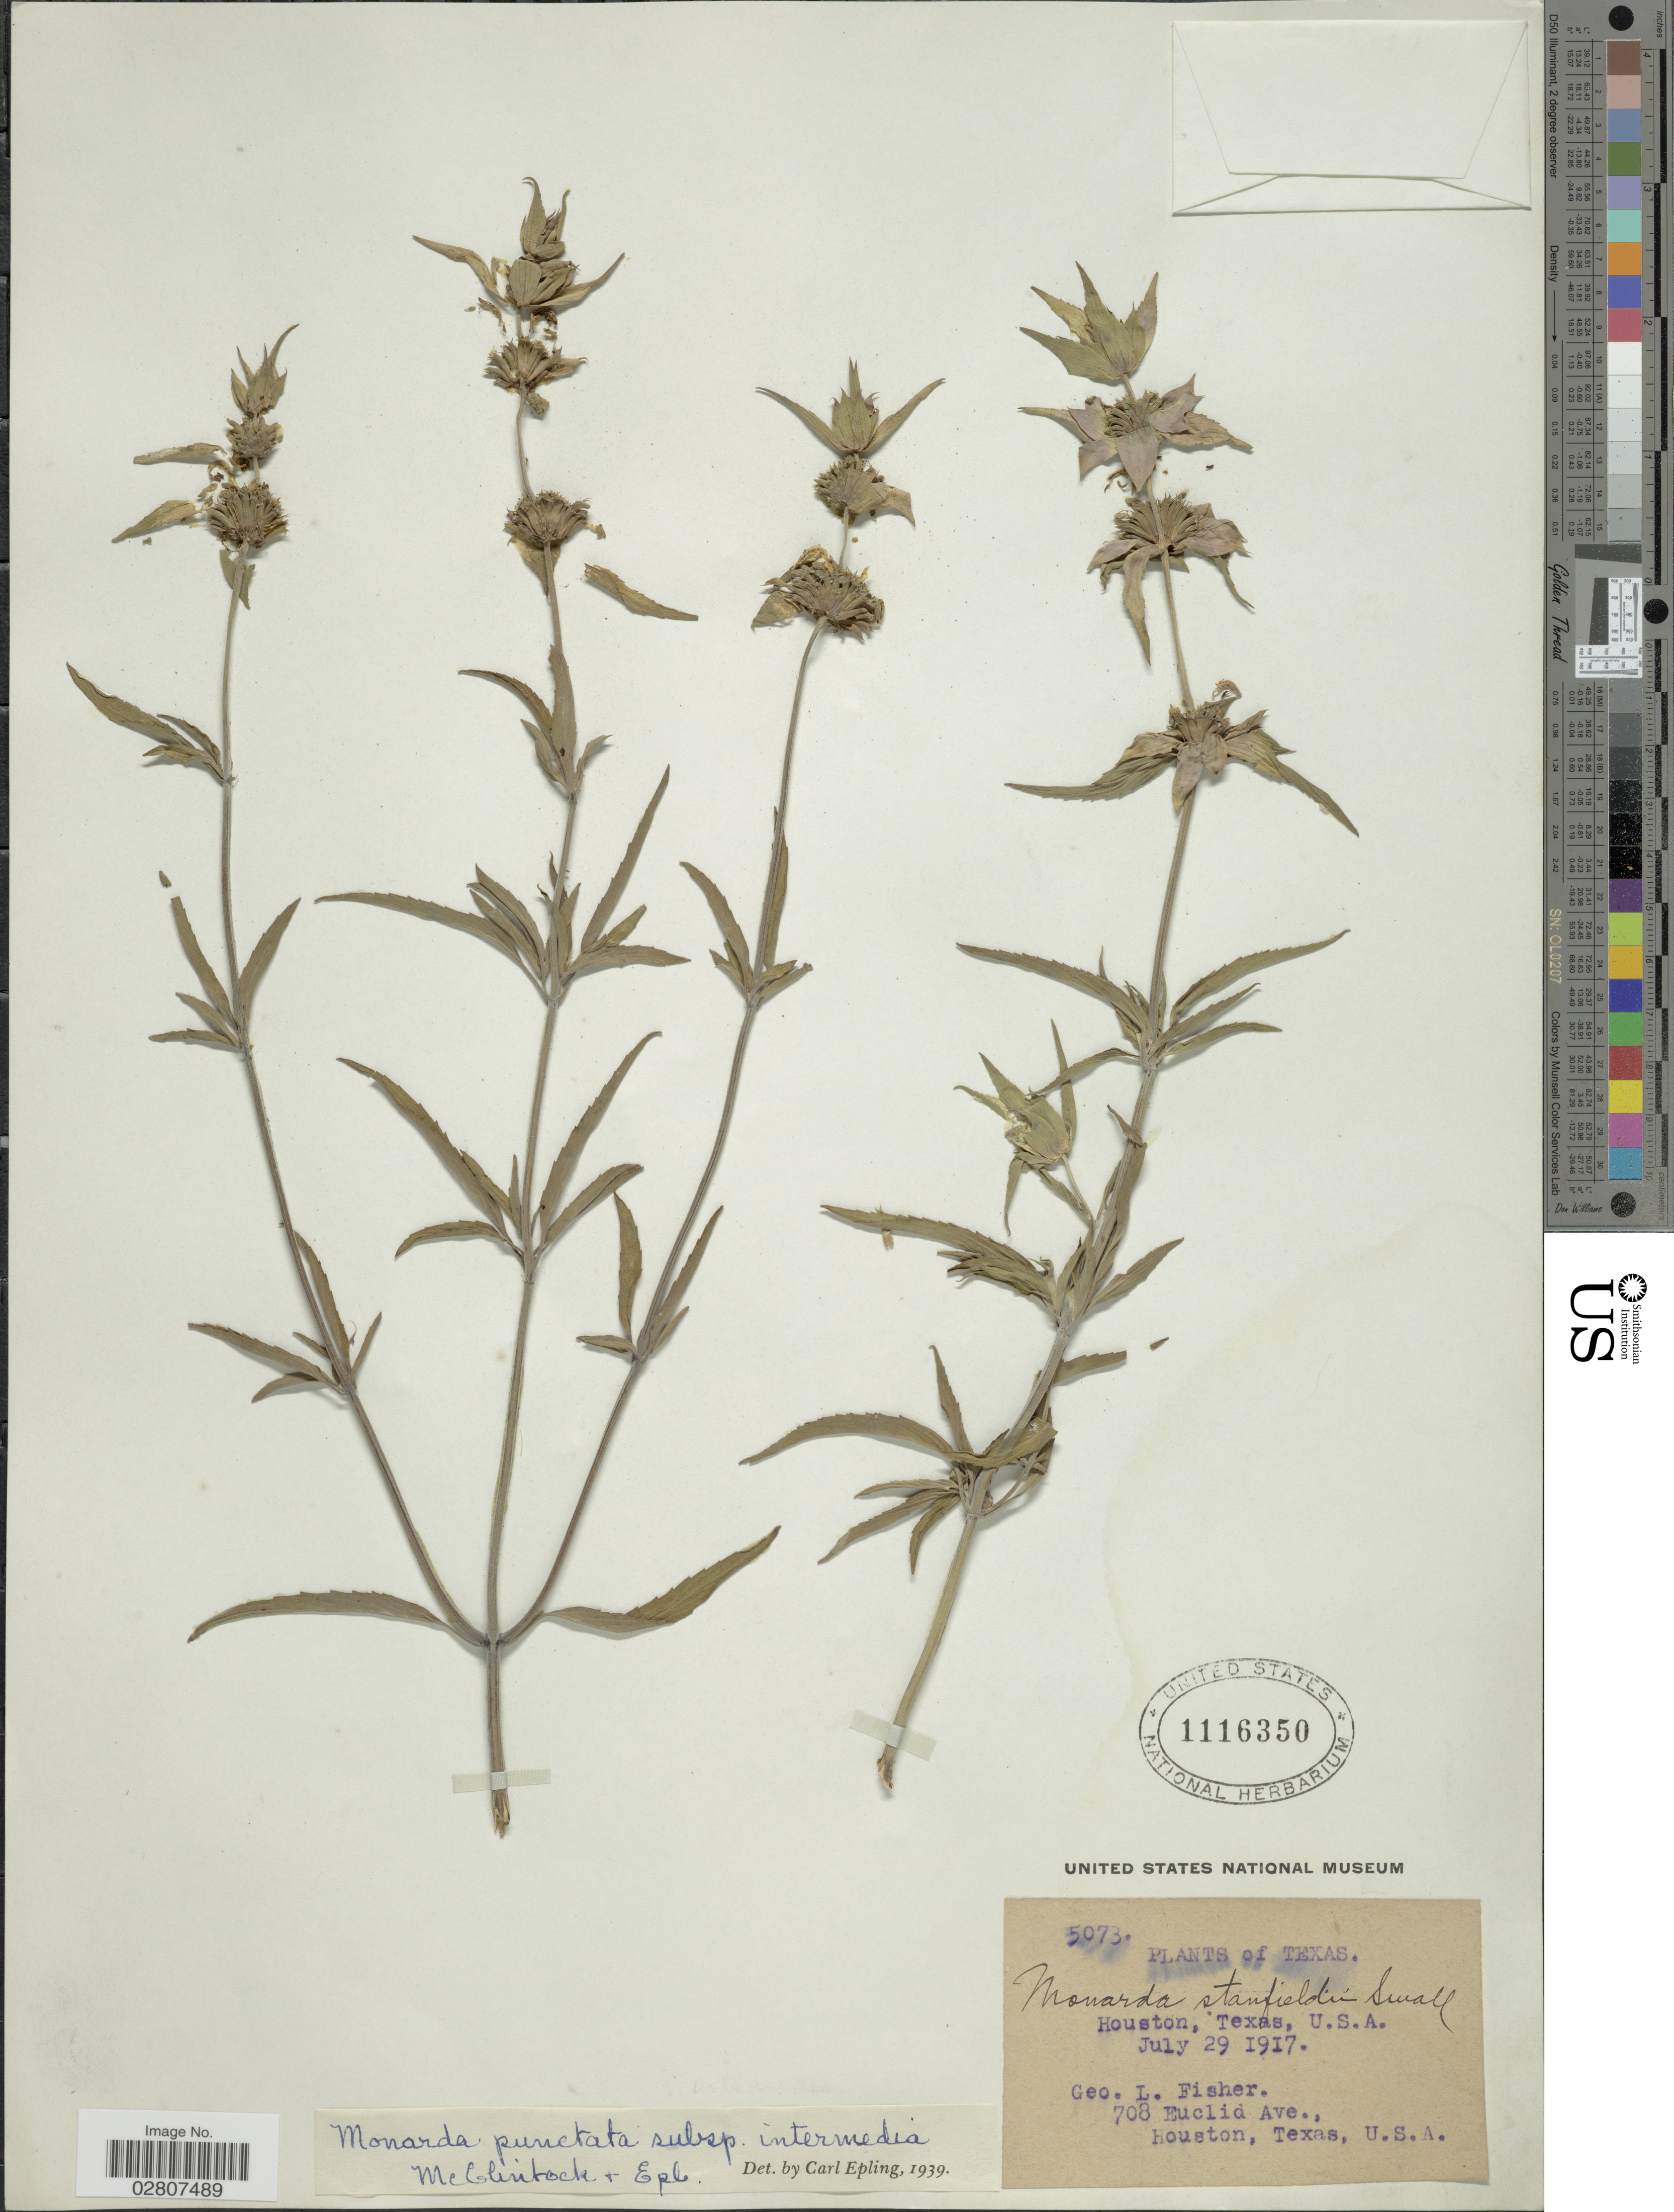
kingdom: Plantae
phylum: Tracheophyta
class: Magnoliopsida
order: Lamiales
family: Lamiaceae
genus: Monarda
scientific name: Monarda punctata var. intermedia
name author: (E. M. McClint. & Epling) Waterf.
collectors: G. L. Fisher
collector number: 5073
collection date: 1917-07-29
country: United States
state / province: Texas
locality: Houston.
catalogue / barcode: US 1116350